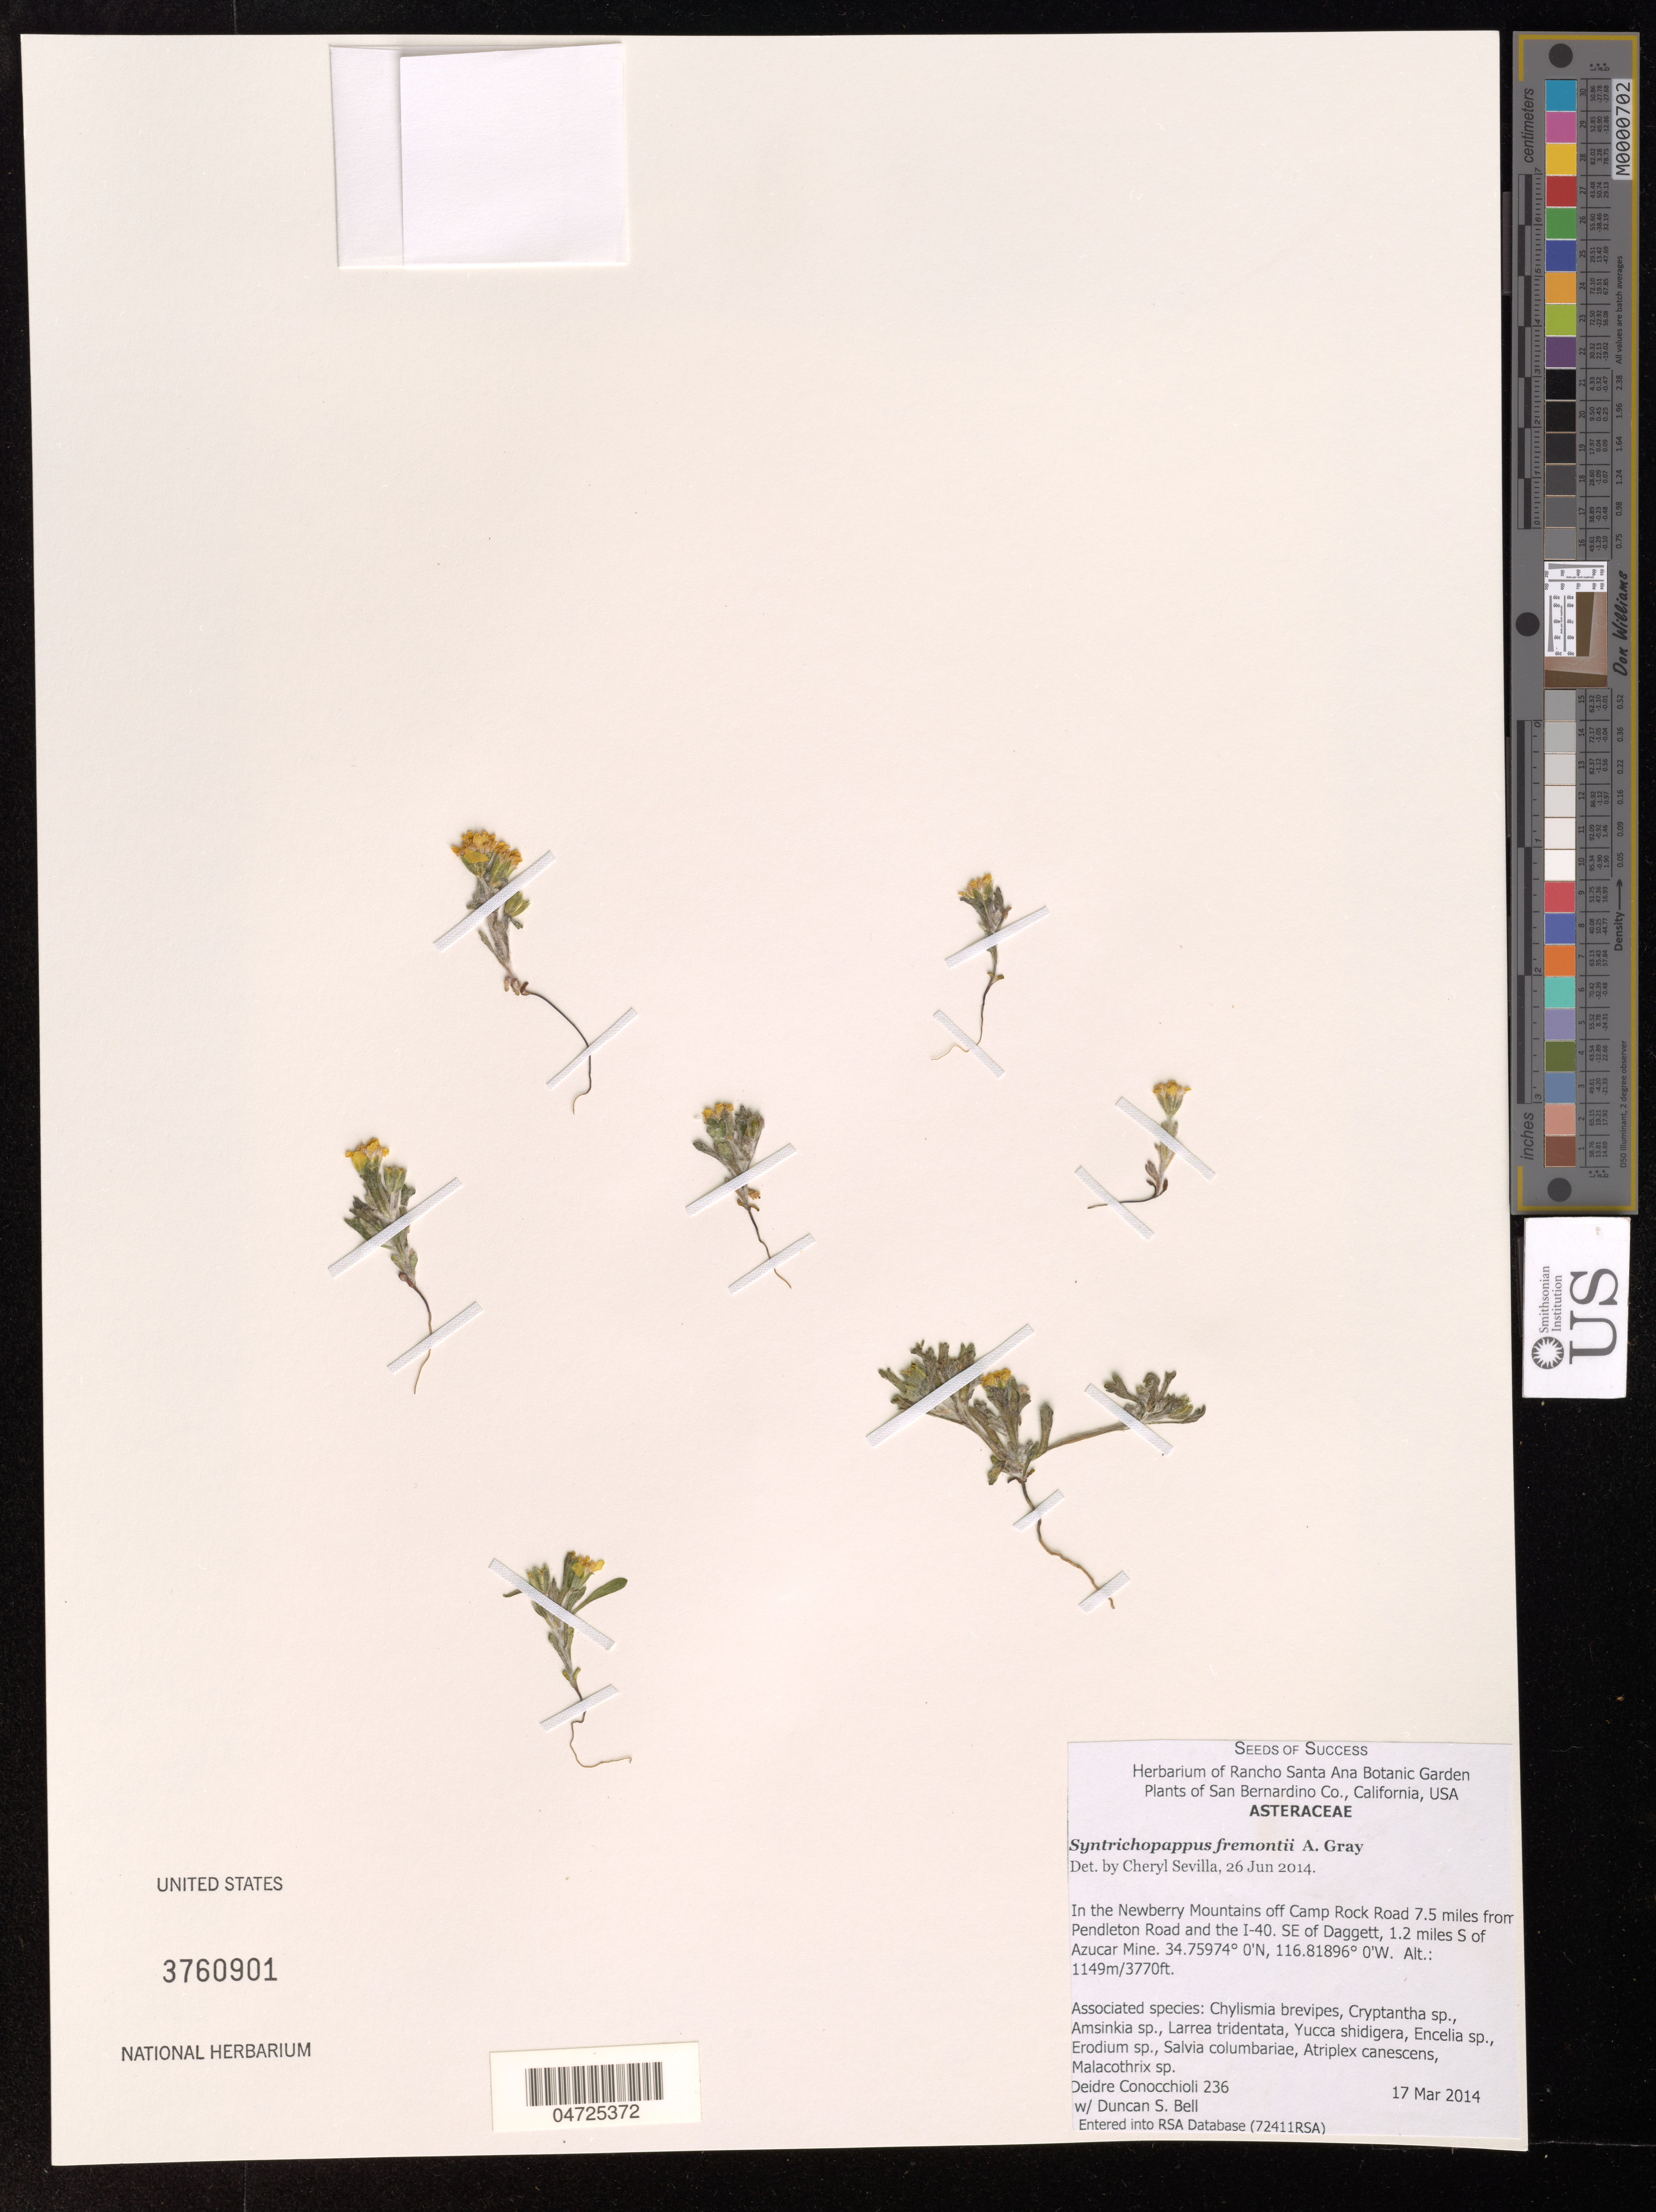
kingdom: Plantae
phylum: Tracheophyta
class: Magnoliopsida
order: Asterales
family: Asteraceae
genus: Syntrichopappus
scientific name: Syntrichopappus fremontii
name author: A. Gray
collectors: D. Conocchioli & D. S. Bell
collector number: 236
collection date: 2014-03-17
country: United States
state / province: California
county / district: San Bernardino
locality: San Bernardino Co. In the Newberry Mountains off Camp Rock Road 7.5 miles from Pendleton Road and the I-40. SE of Daggett, 1.2 miles S of Azucar Mine.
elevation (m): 1149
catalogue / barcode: US 3760901